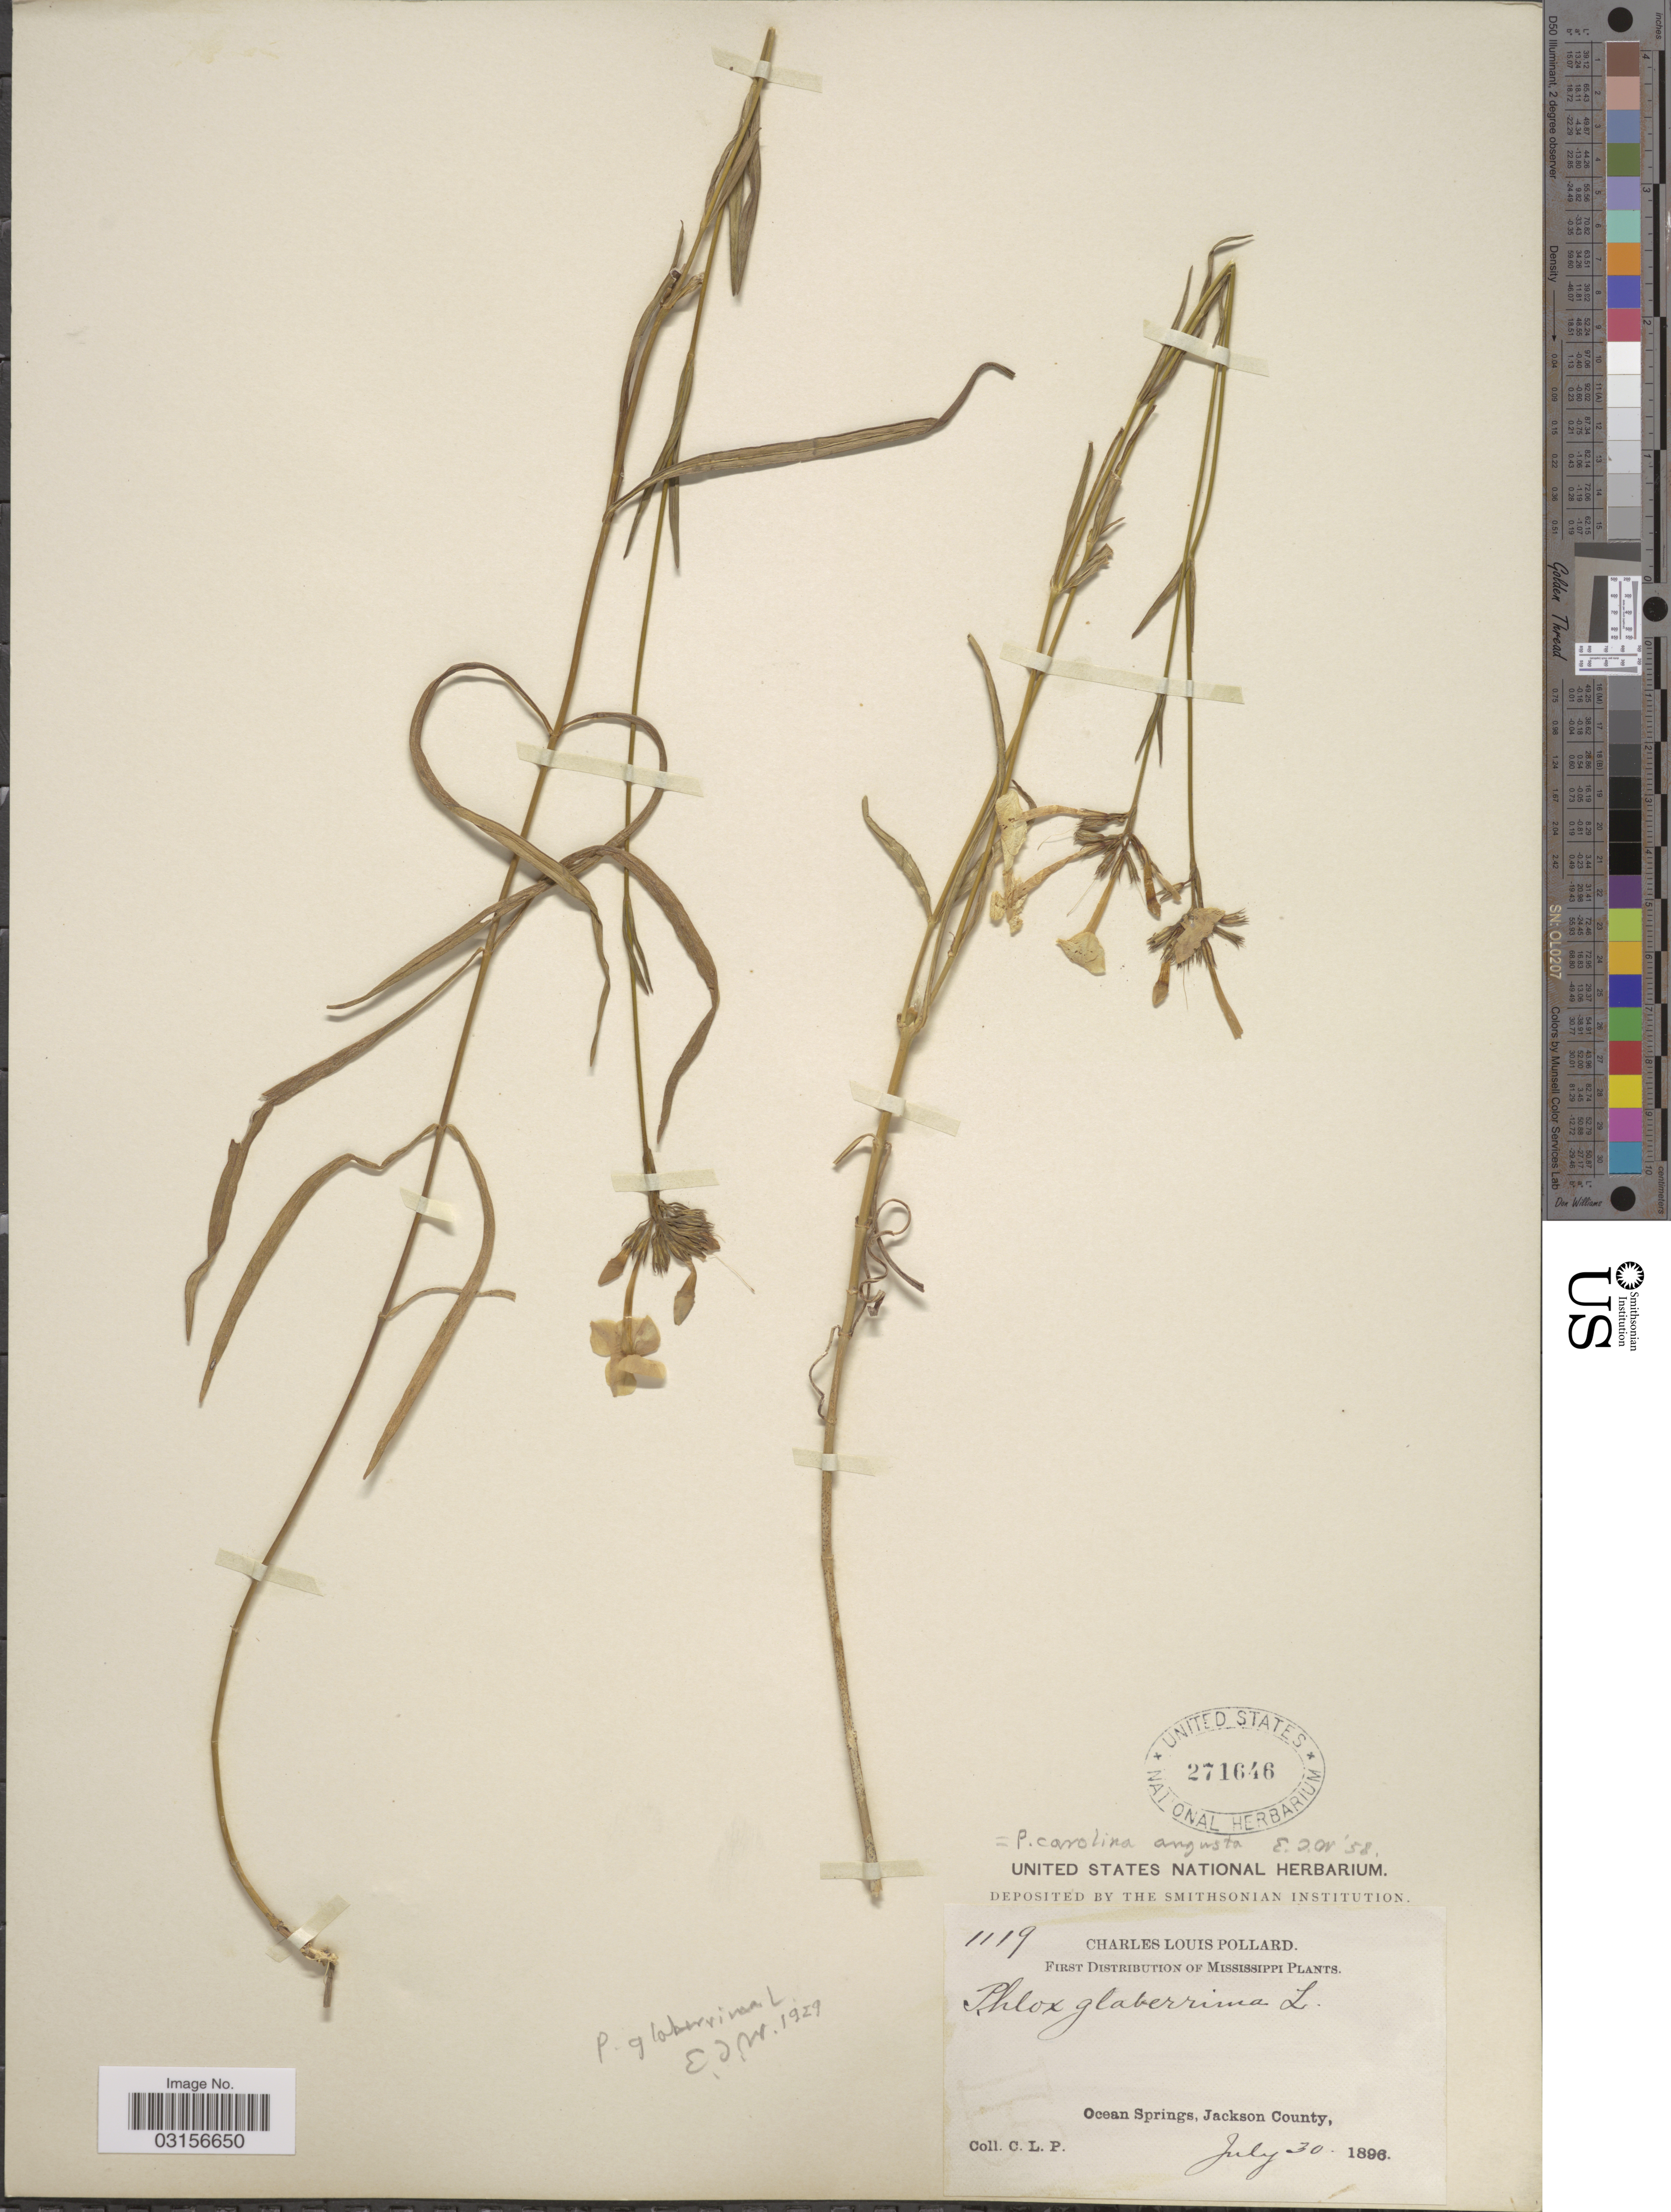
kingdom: Plantae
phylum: Tracheophyta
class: Magnoliopsida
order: Ericales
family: Polemoniaceae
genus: Phlox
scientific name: Phlox carolina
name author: L.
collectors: C. L. Pollard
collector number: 1119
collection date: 1896-07-30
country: United States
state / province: Mississippi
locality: Ocean Springs, Jackson County.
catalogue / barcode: US 271646